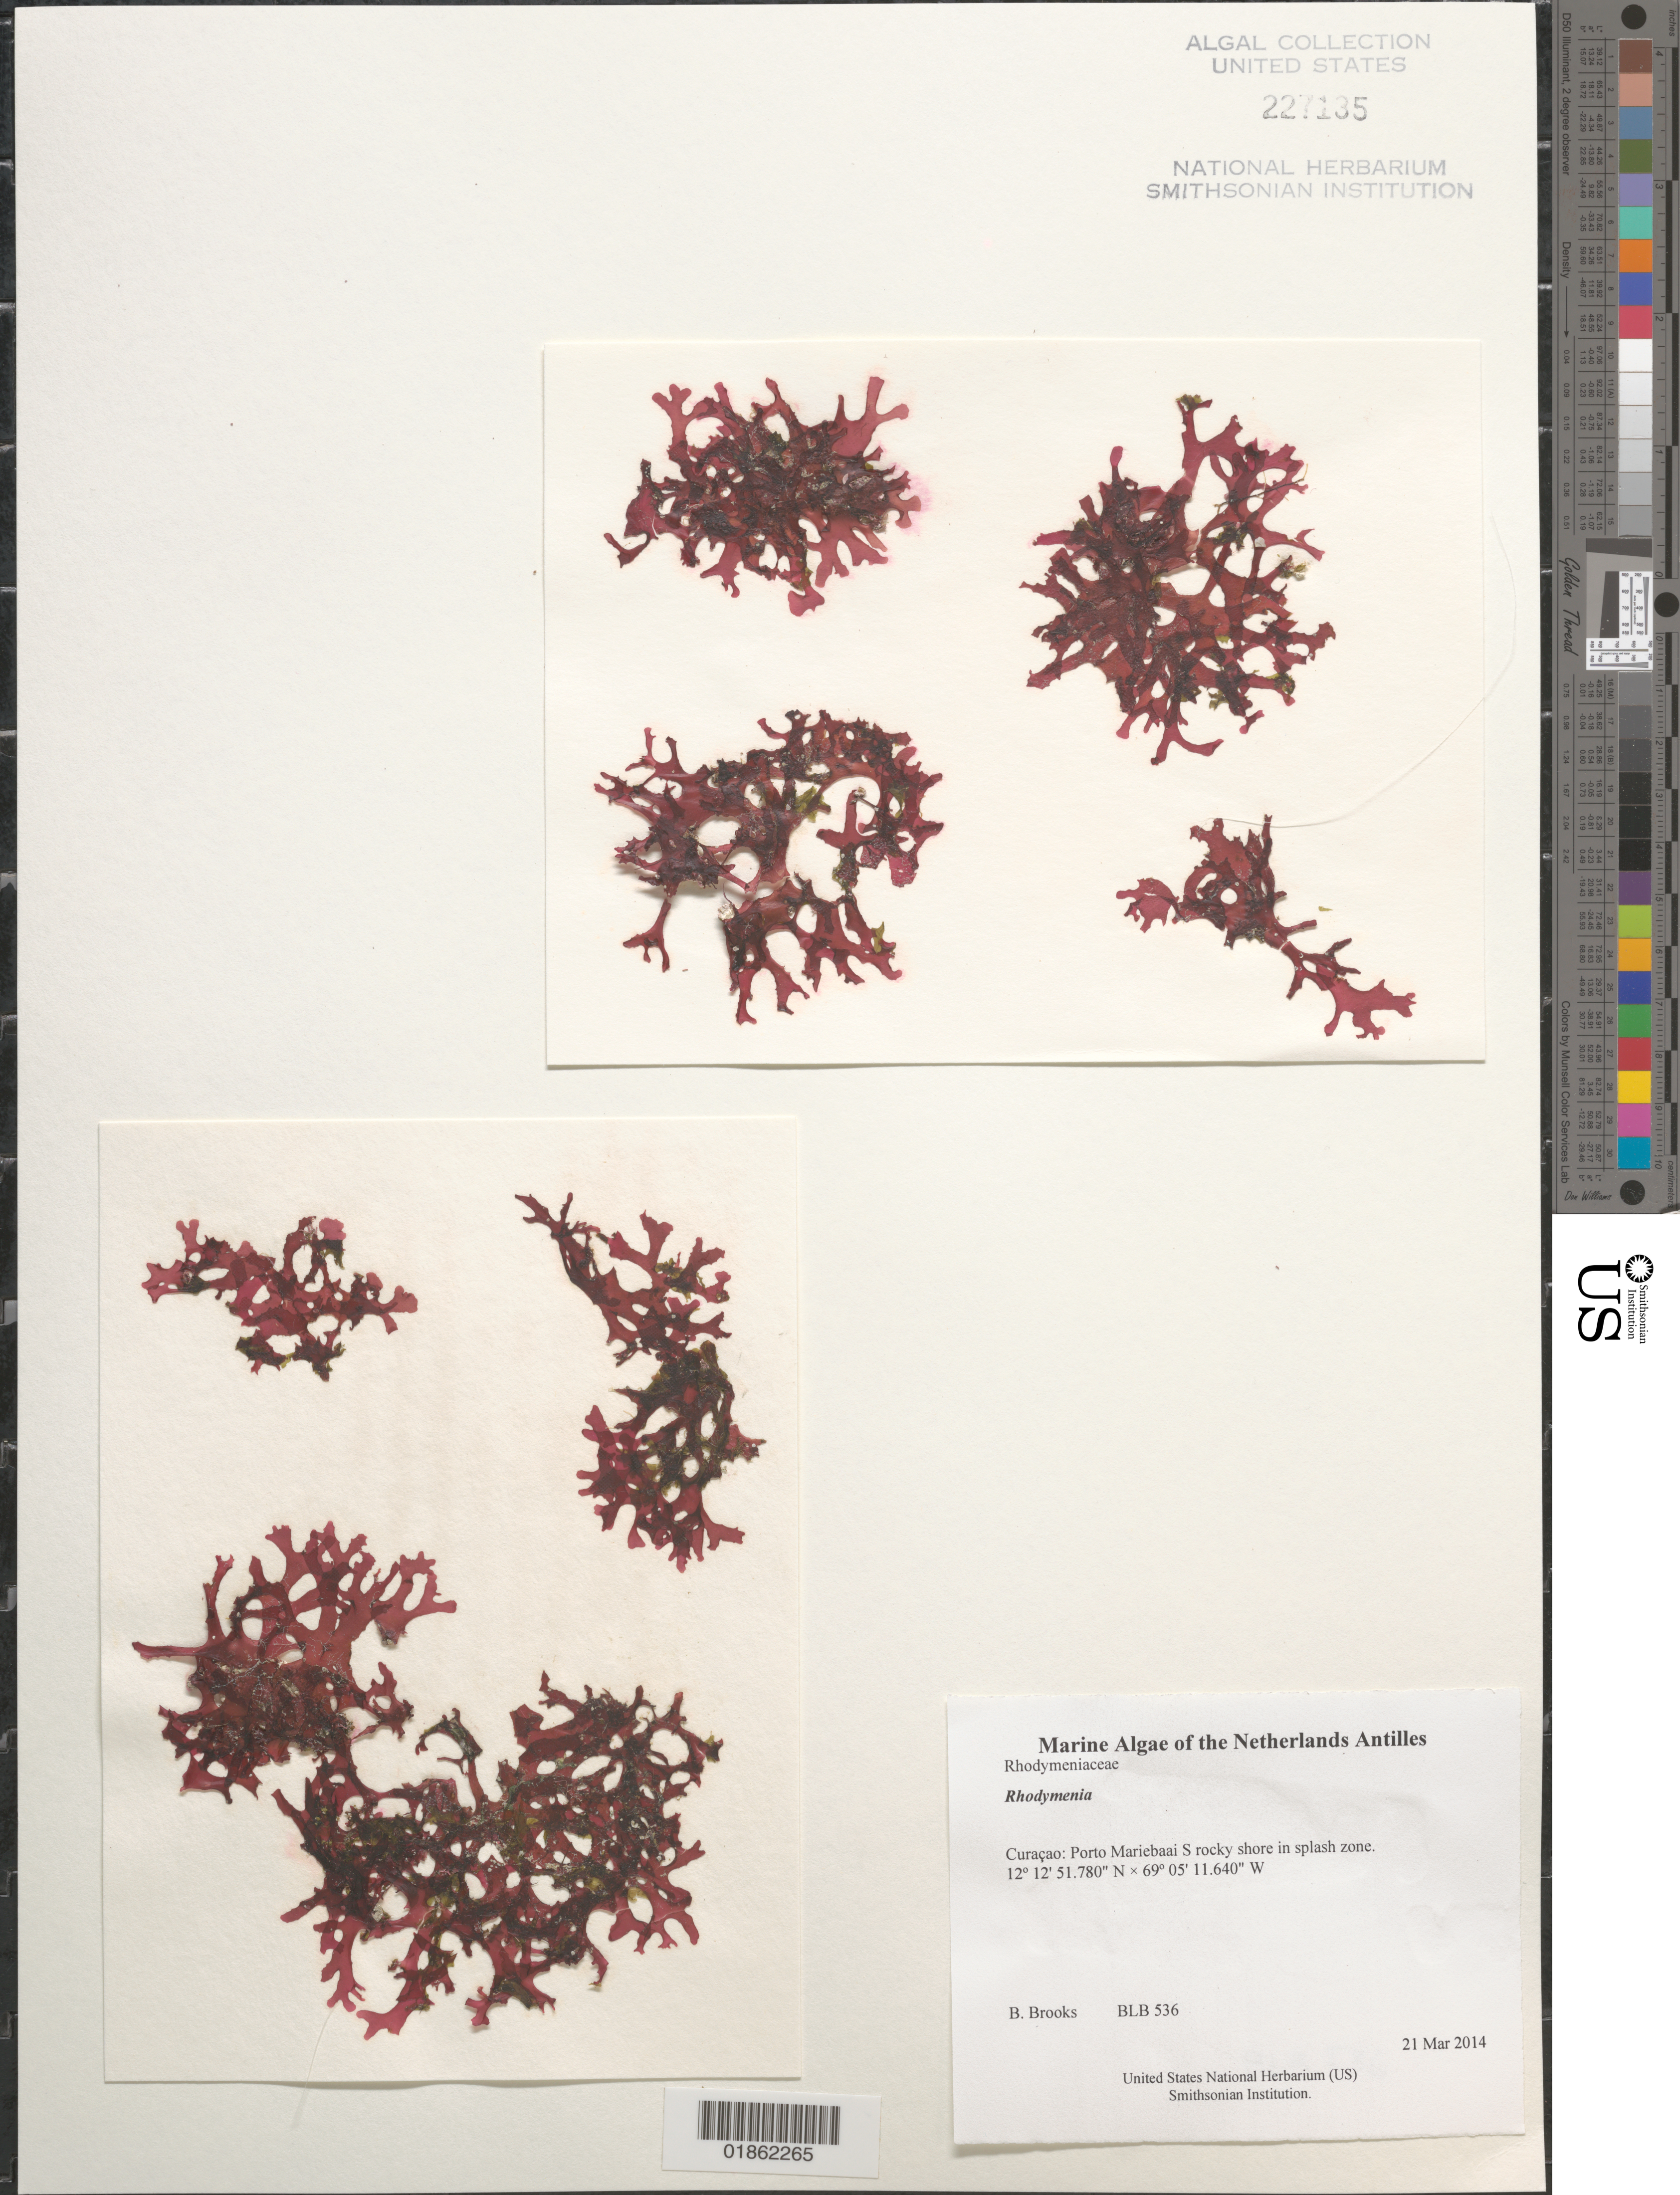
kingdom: Plantae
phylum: Rhodophyta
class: Florideophyceae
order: Rhodymeniales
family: Rhodymeniaceae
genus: Rhodymenia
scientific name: Rhodymenia sp.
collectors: B. Brooks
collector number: BLB 536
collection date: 2014-03-21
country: Curaçao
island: Curaçao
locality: Porto Mariebaai S rocky shore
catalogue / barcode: US 227135